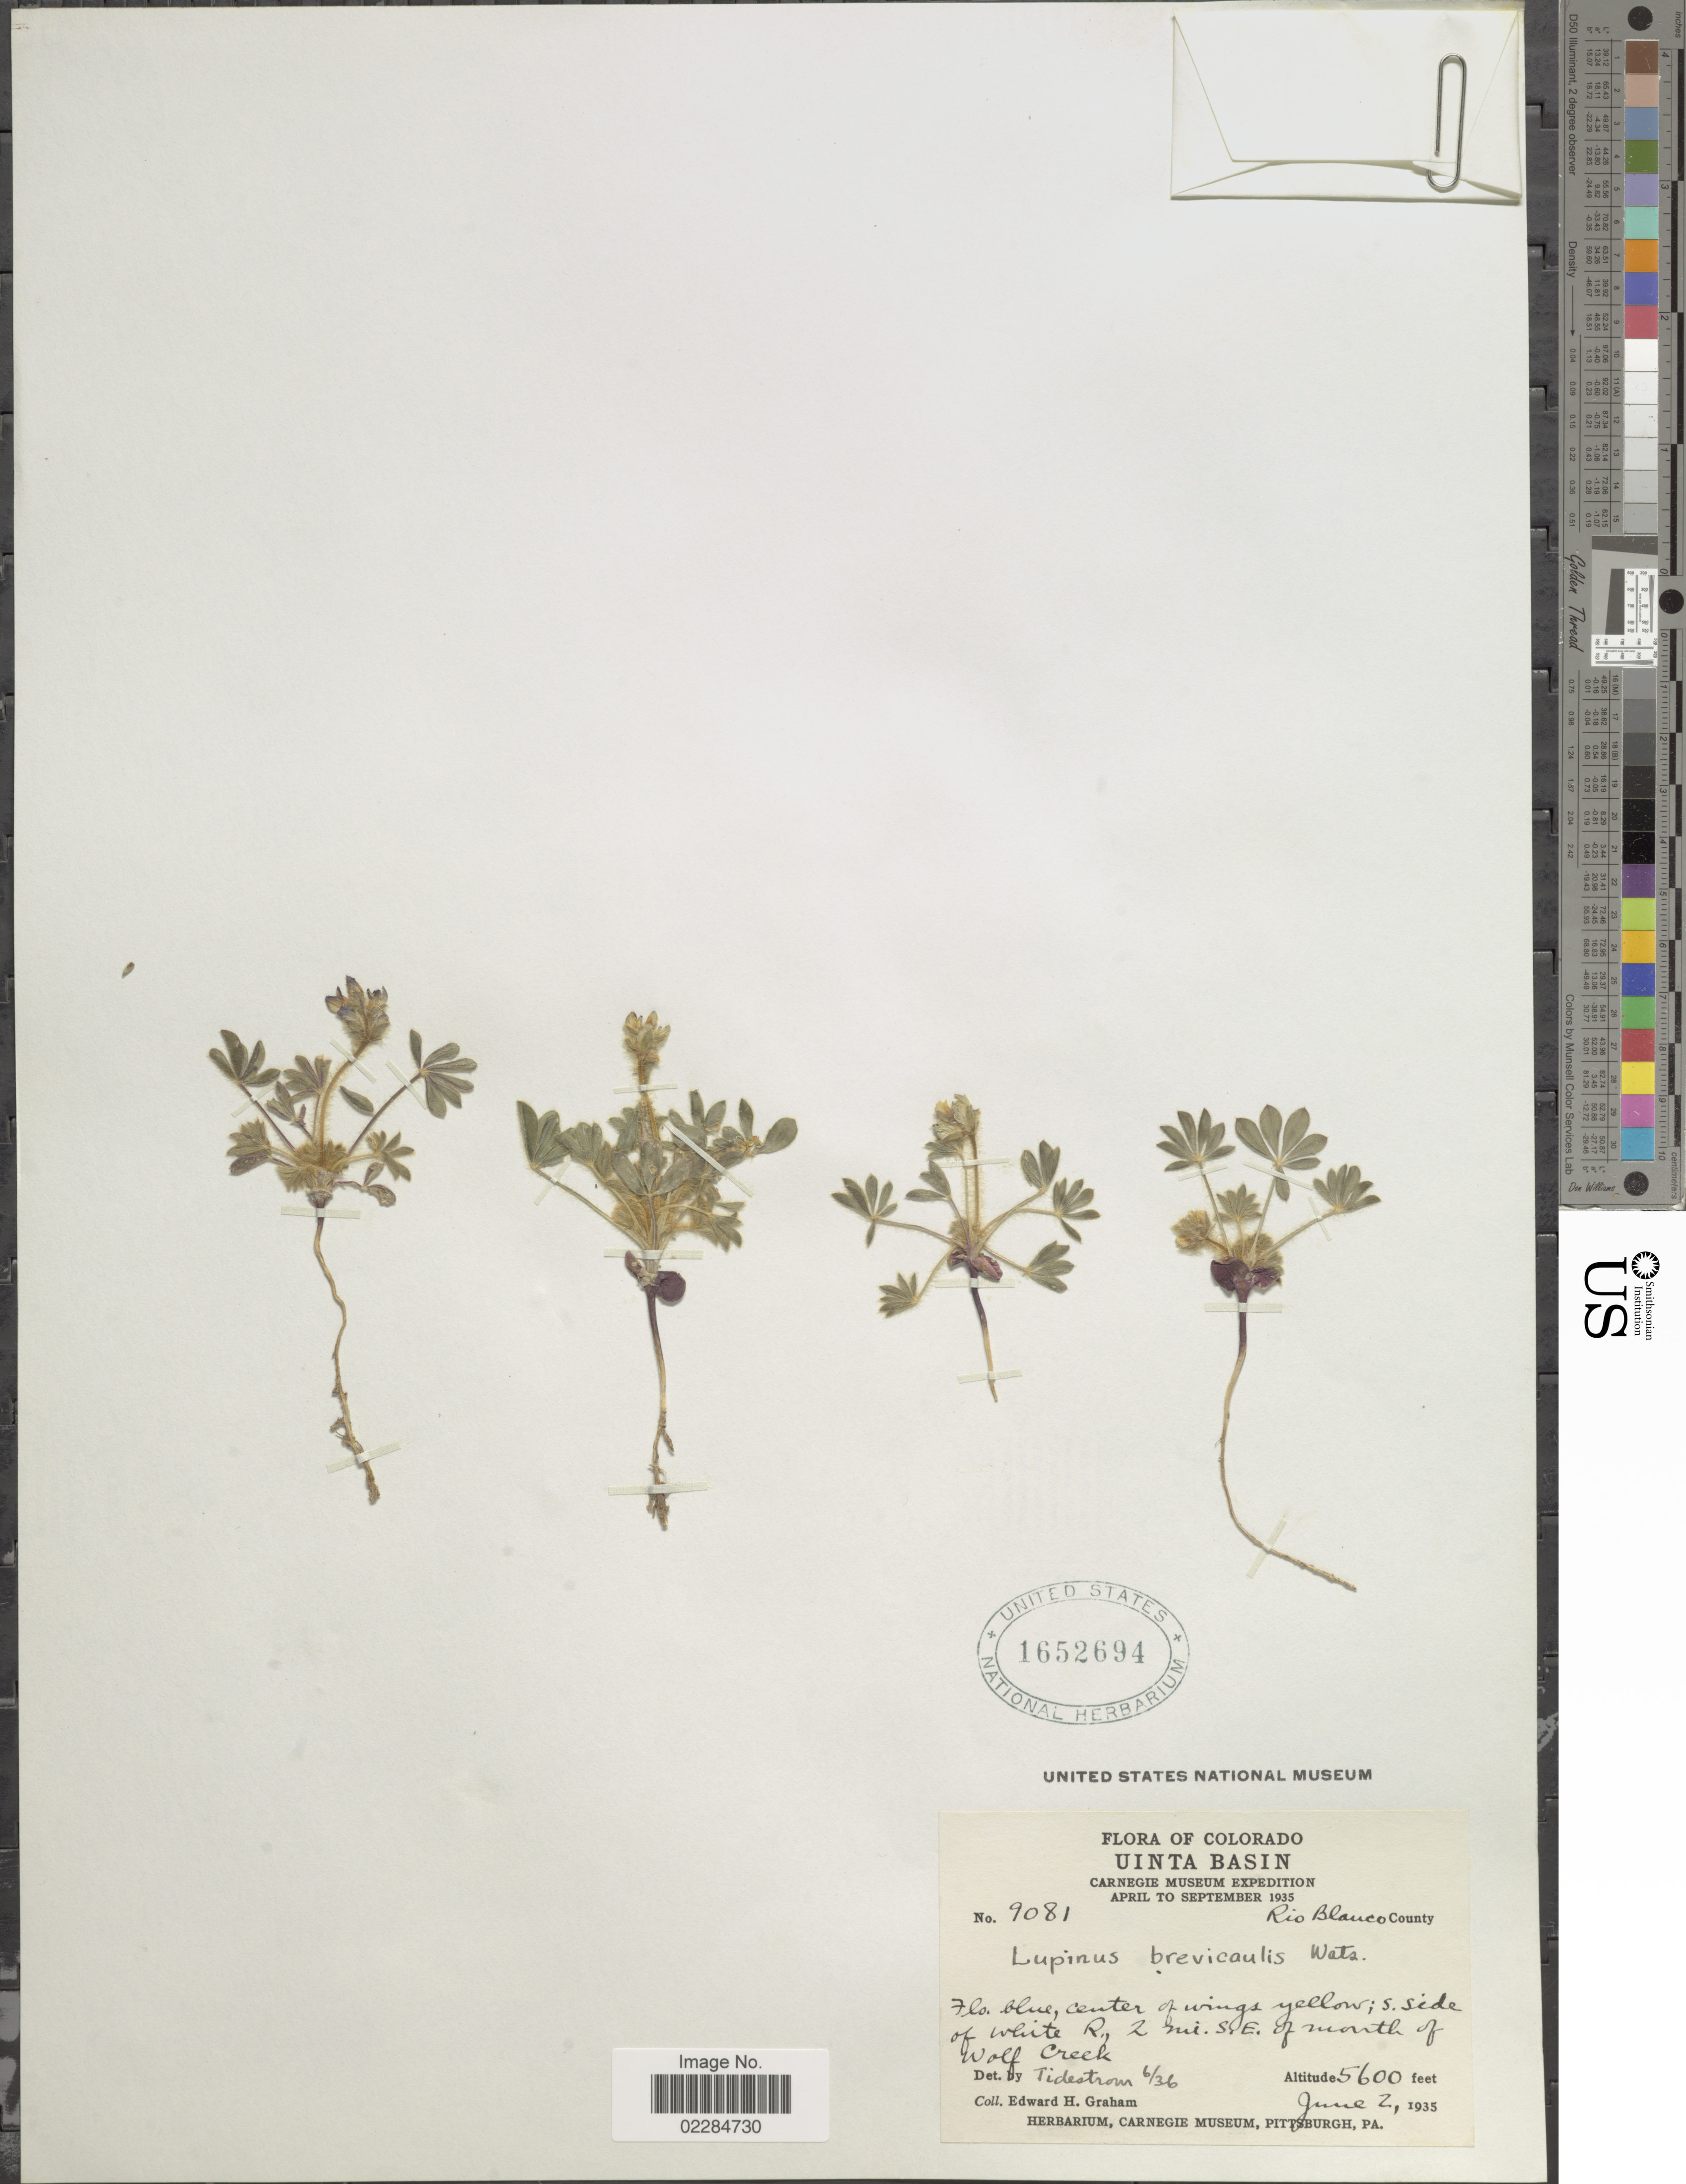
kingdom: Plantae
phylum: Tracheophyta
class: Magnoliopsida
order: Fabales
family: Fabaceae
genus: Lupinus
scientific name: Lupinus brevicaulis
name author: S. Watson in C. King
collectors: E. H. Graham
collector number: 9081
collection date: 1935-06-02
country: United States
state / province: Colorado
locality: Uinta Basin. Rio Blanco County; s. side of white R., 2 mi. S. E. of mouth of Wolf Creek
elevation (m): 1707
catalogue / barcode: US 1652694